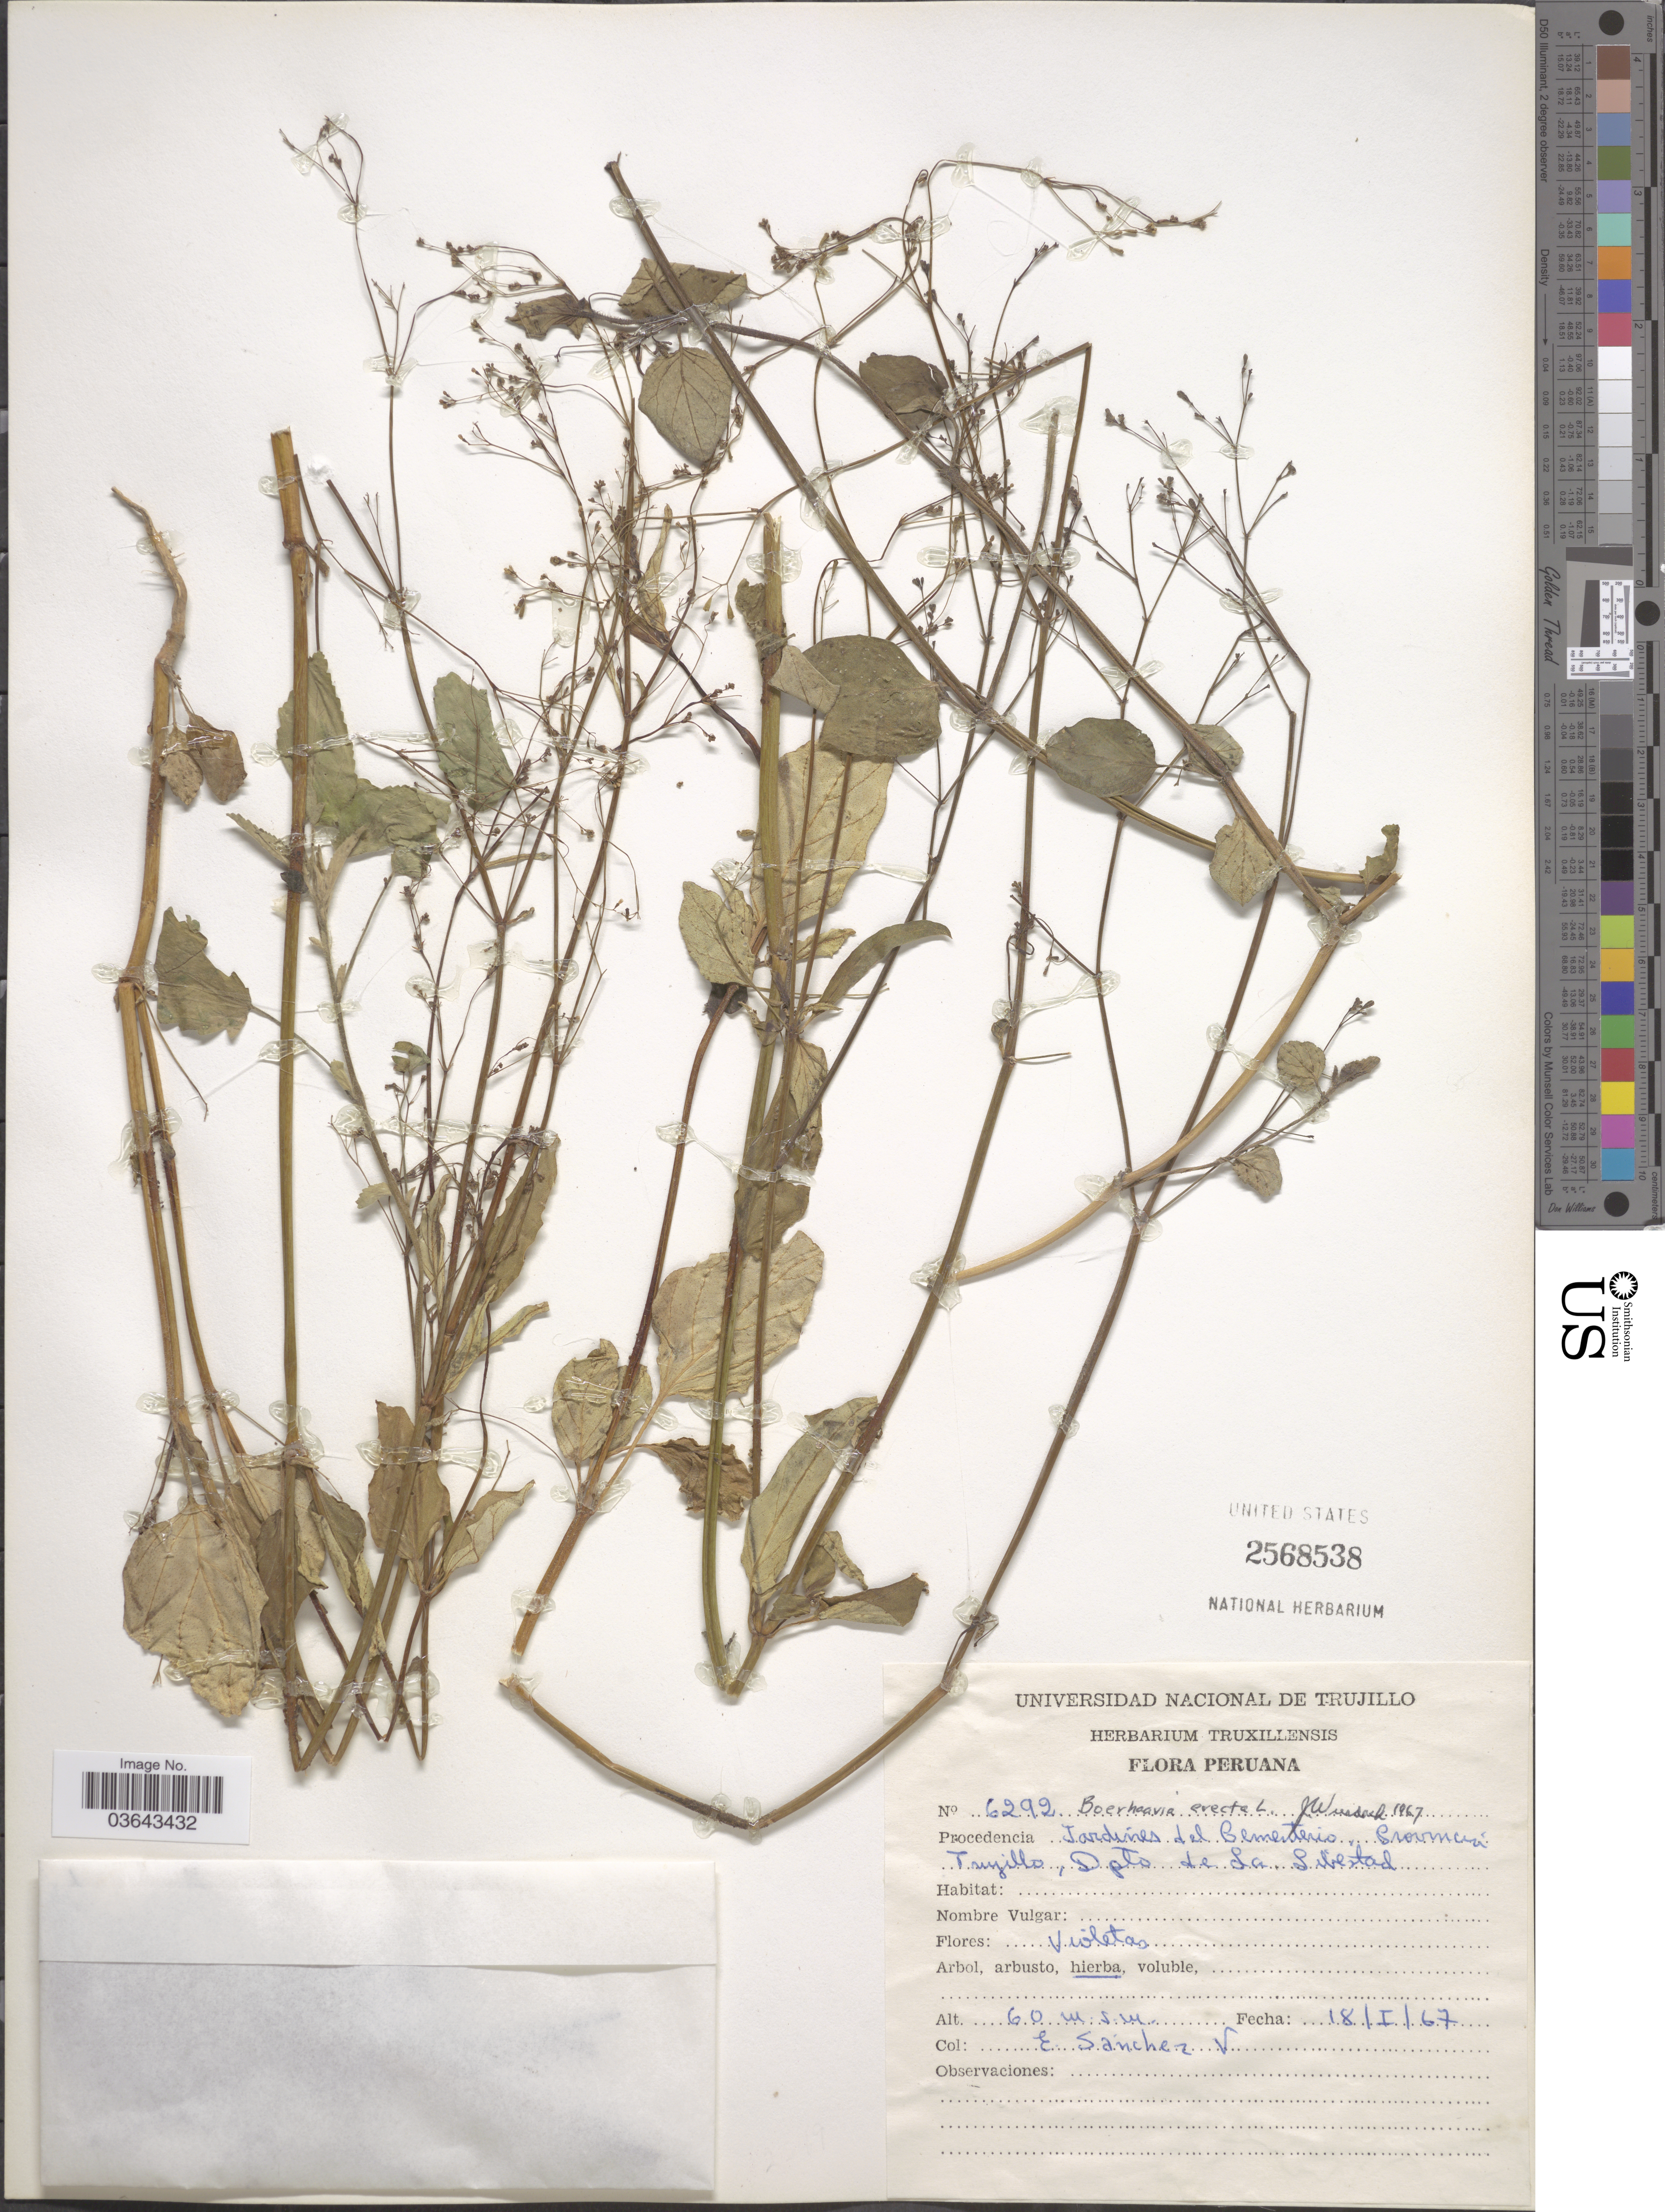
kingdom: Plantae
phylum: Tracheophyta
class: Magnoliopsida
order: Caryophyllales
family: Nyctaginaceae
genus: Boerhavia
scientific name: Boerhavia erecta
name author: L.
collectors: E. Sánchez V.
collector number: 6292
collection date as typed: Transcribed d/m/y: 18/1/67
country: Peru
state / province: La Libertad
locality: Jardines del Cemeterio, Provincia Trujillo, Dpto. de La Libertad.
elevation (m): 60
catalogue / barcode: US 2568538